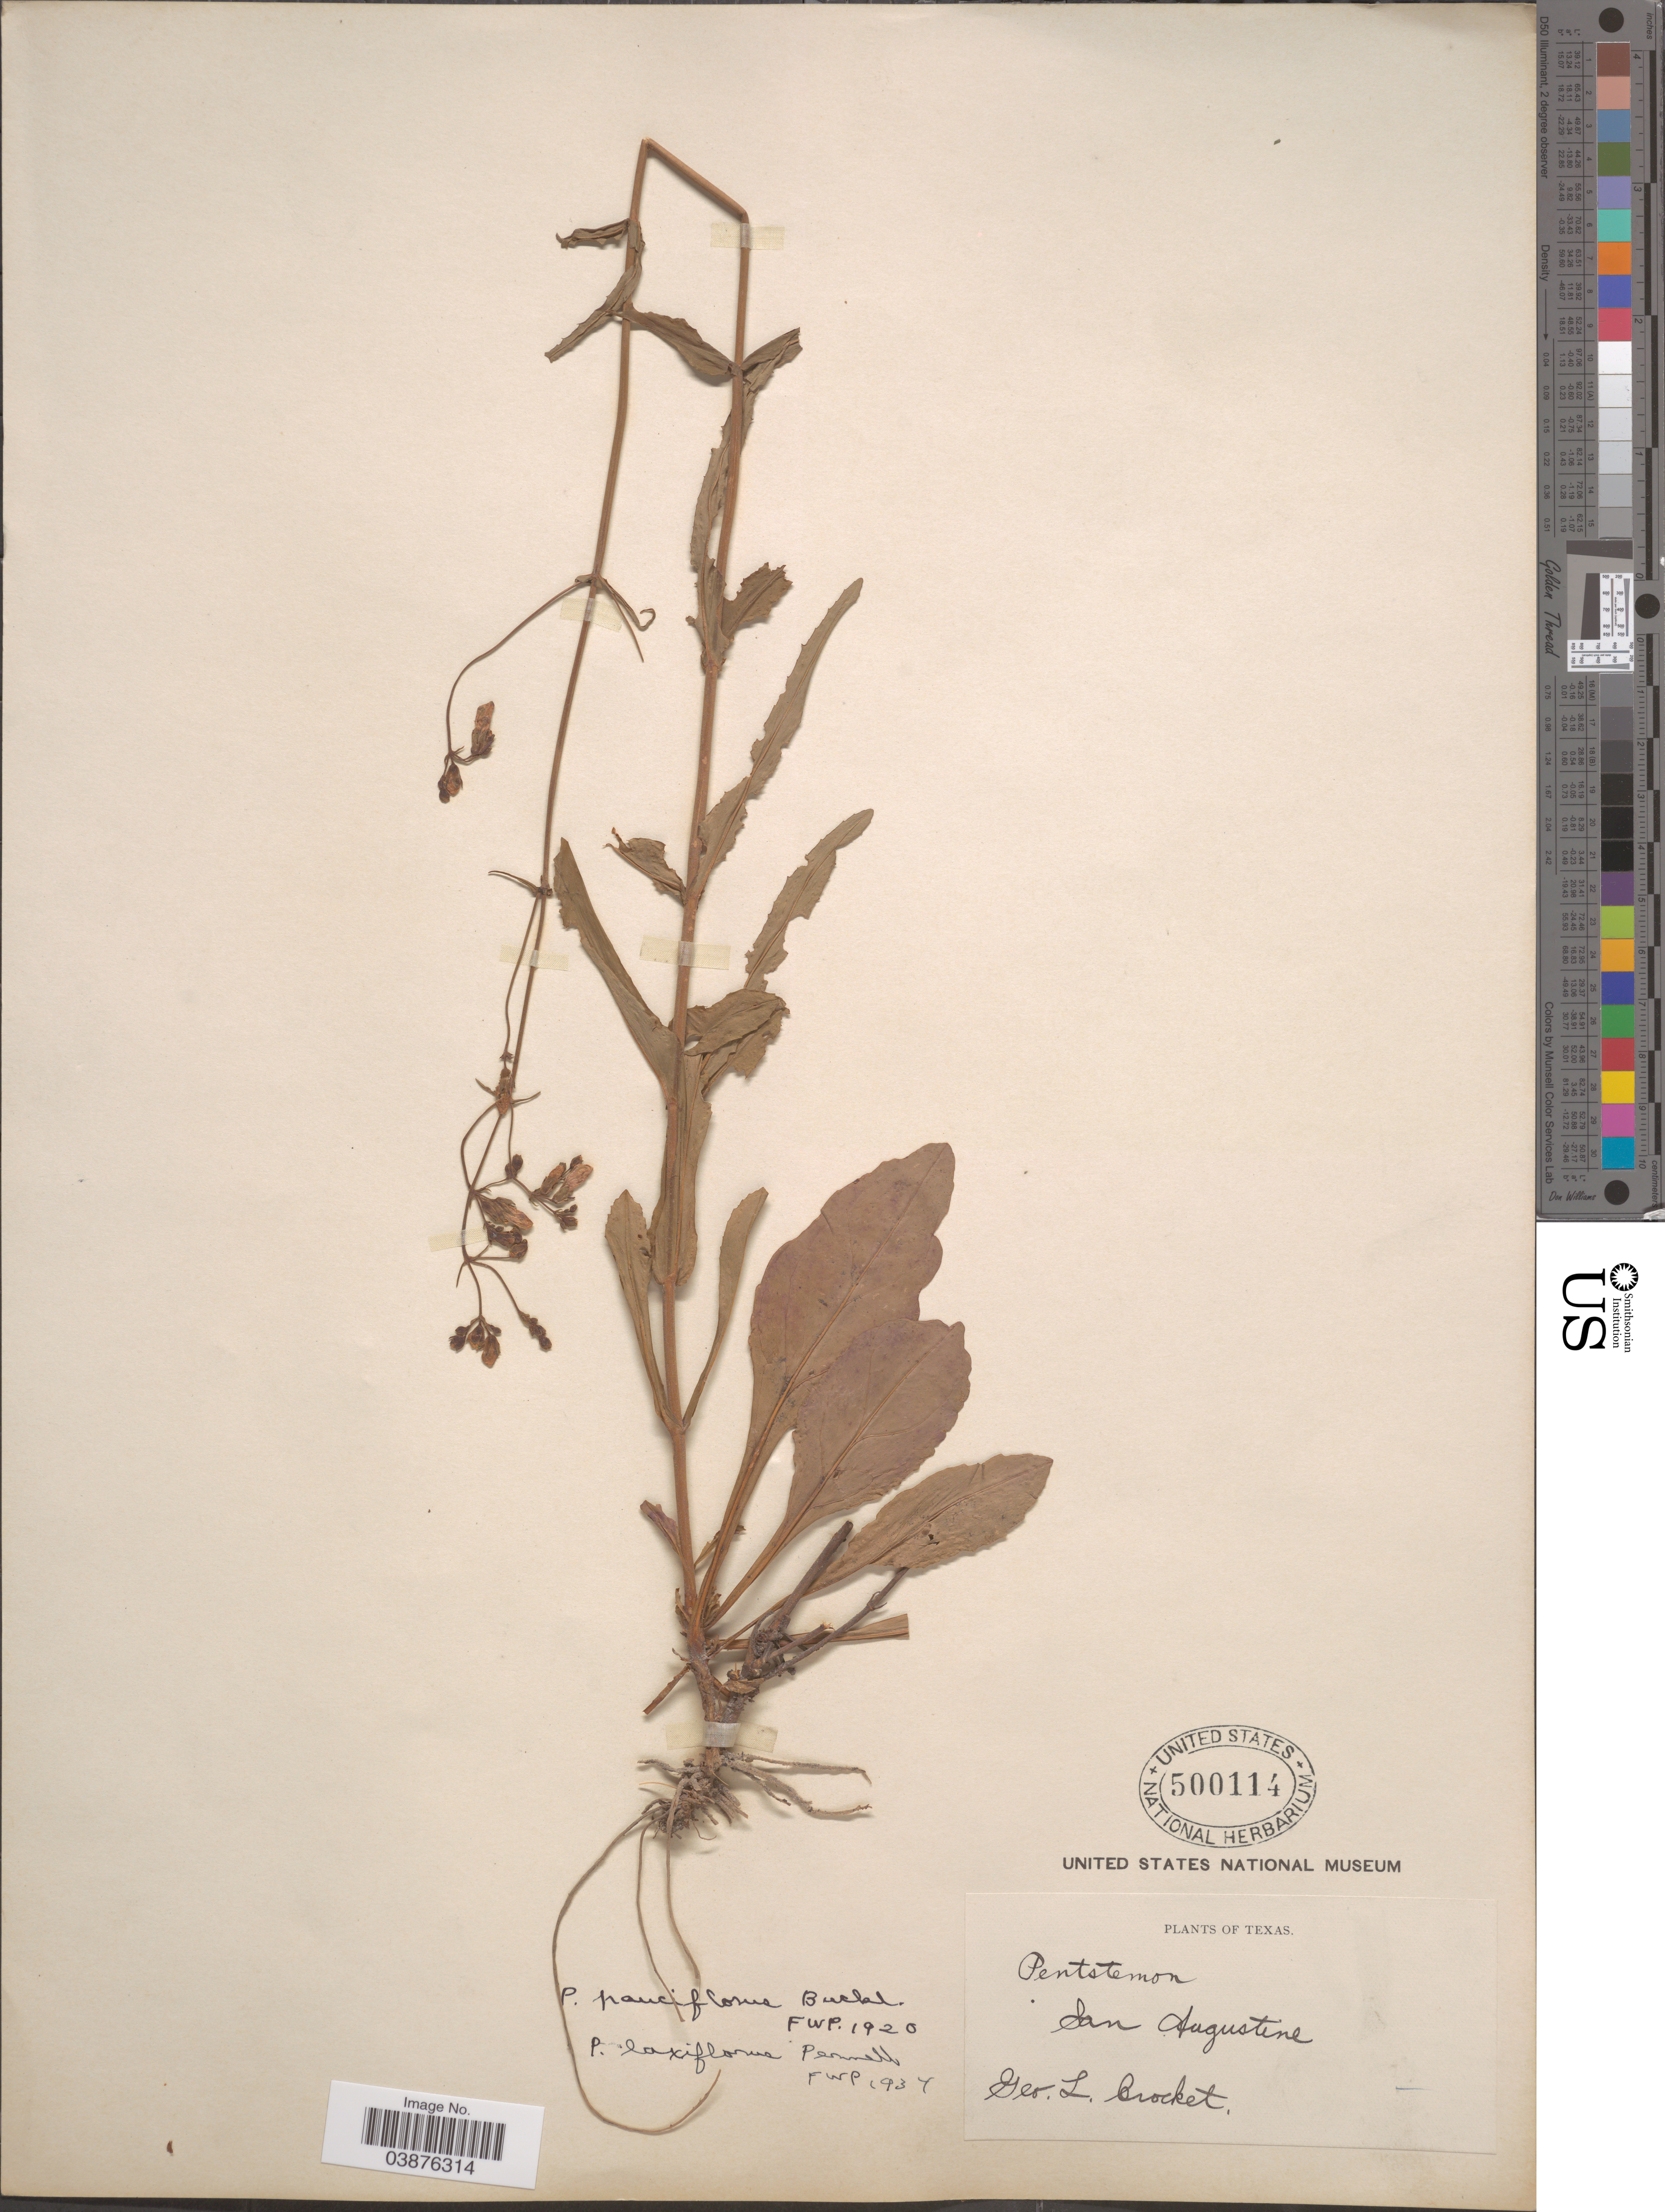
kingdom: Plantae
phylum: Tracheophyta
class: Magnoliopsida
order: Lamiales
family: Plantaginaceae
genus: Penstemon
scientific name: Penstemon laxiflorus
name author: Pennell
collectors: G. Crocket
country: United States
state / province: Texas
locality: San Augustine.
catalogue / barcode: US 500114